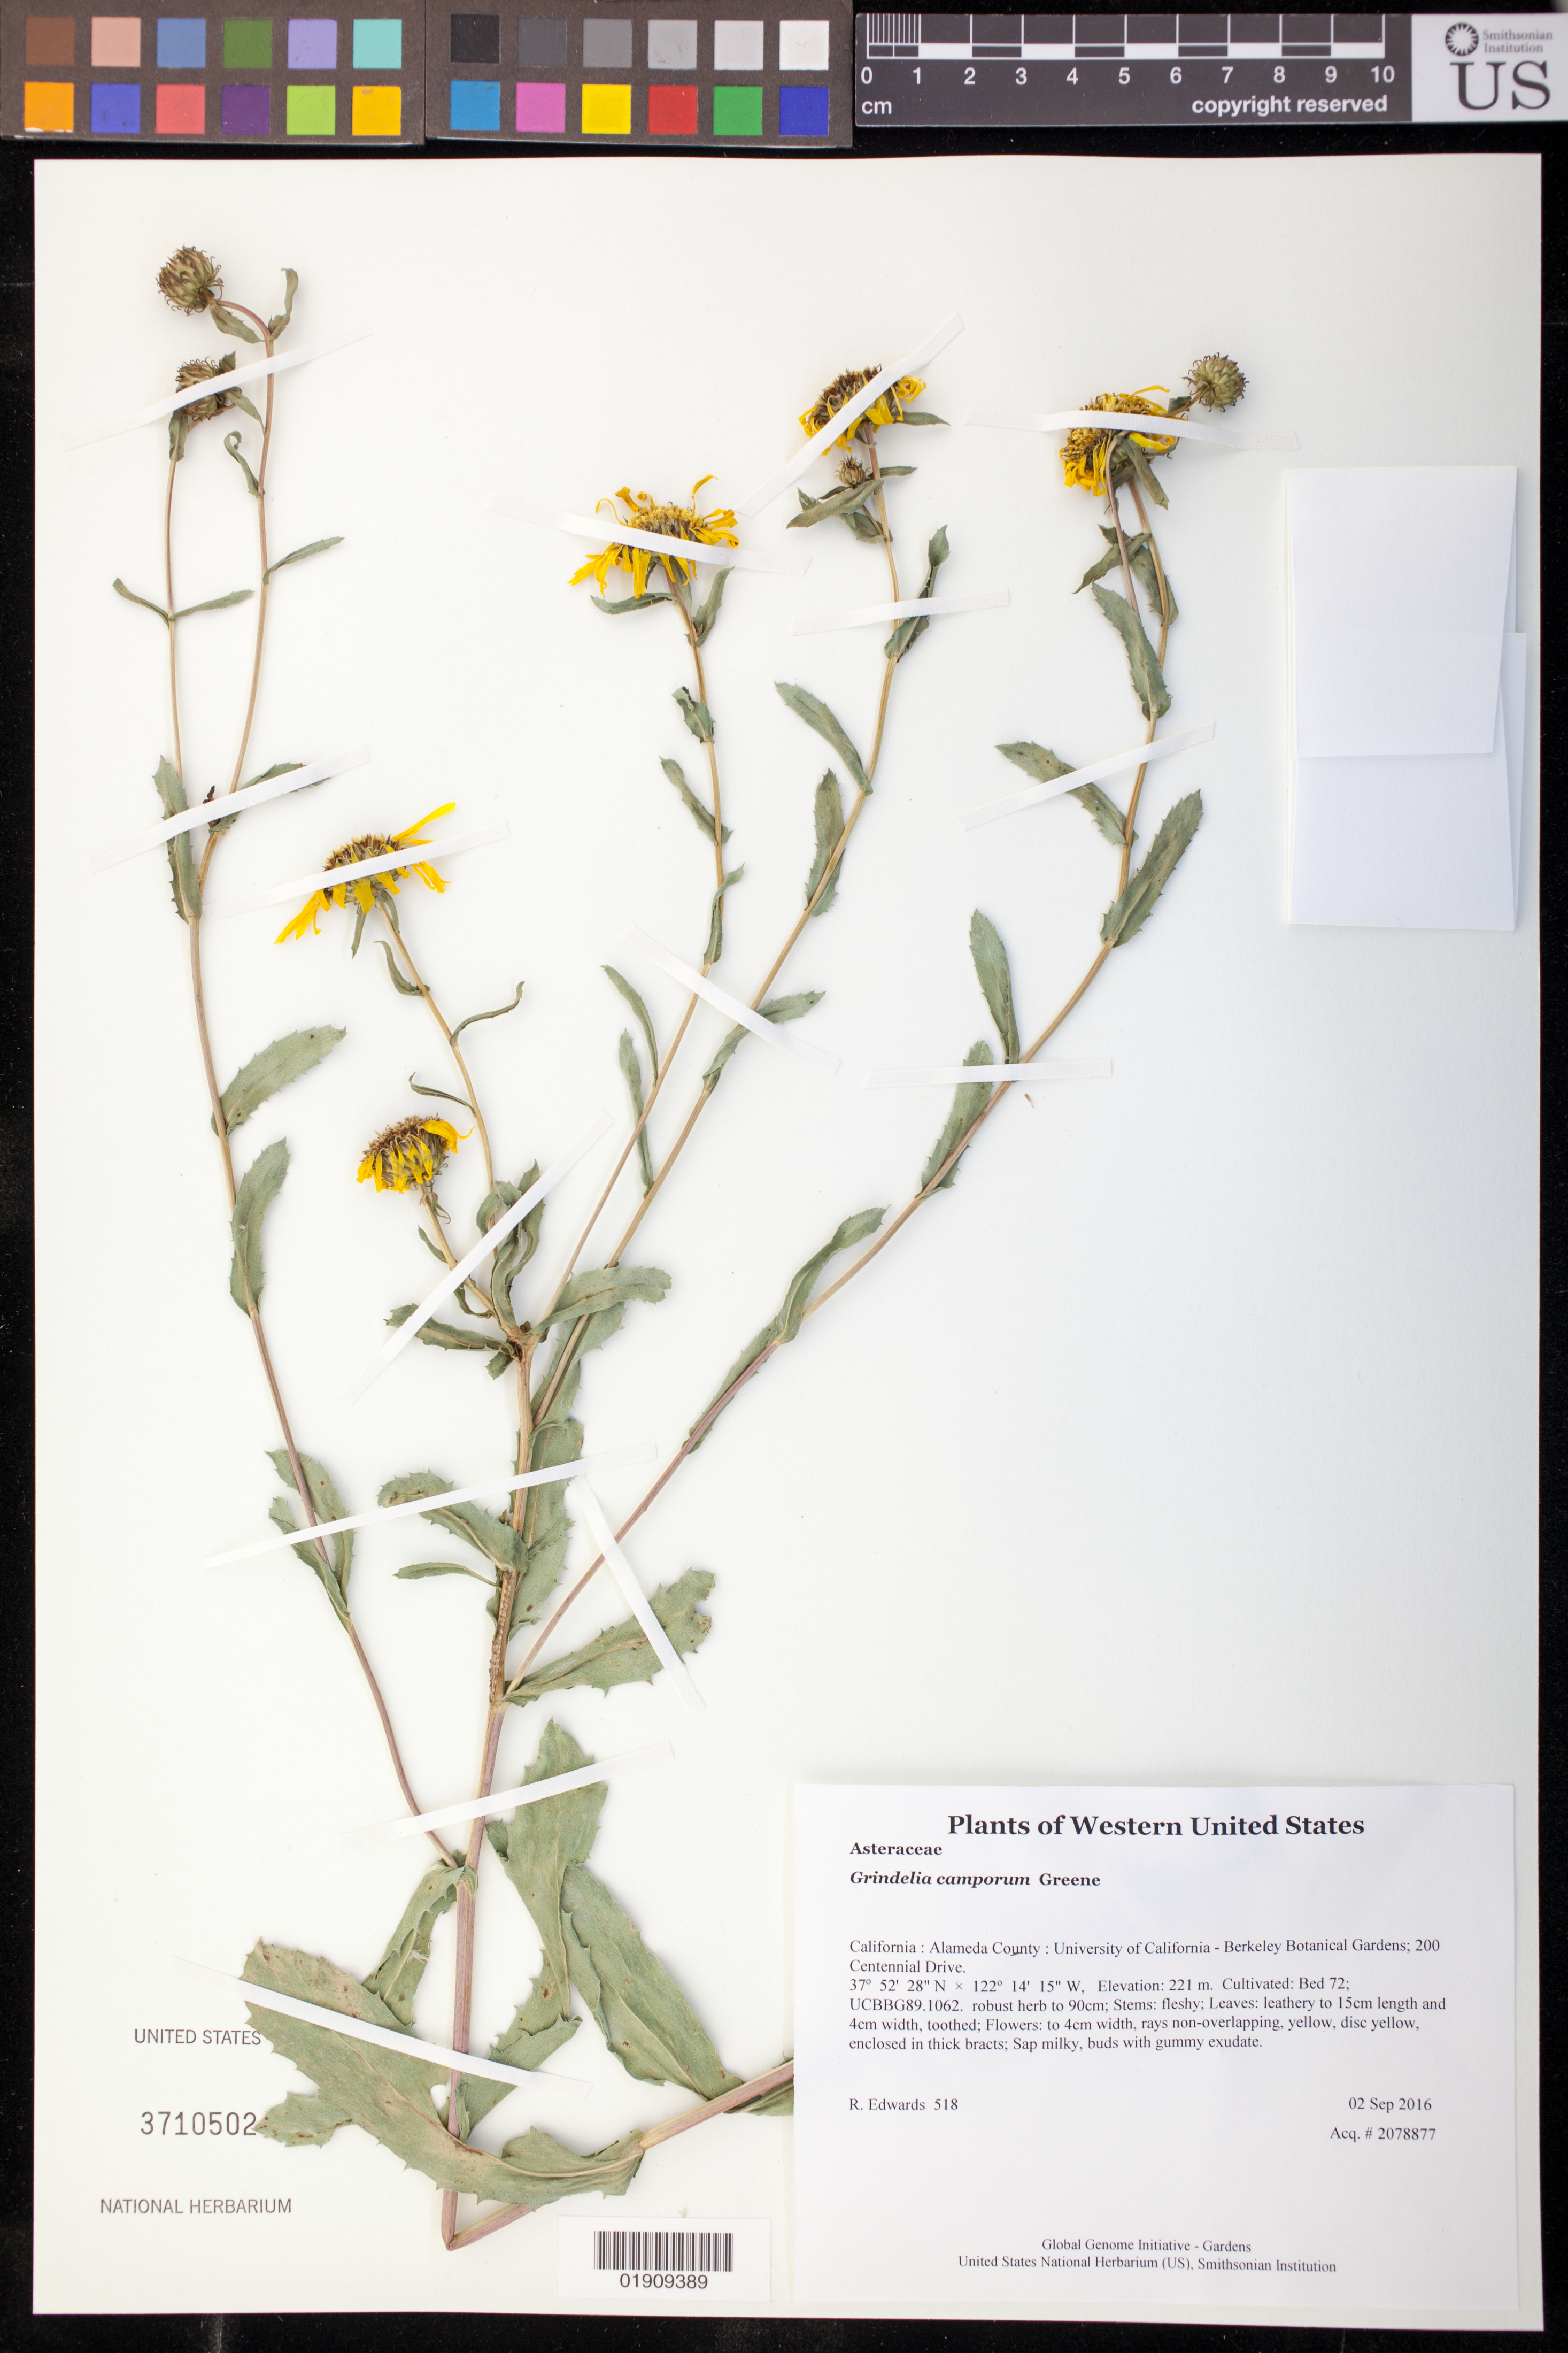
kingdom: Plantae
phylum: Tracheophyta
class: Magnoliopsida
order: Asterales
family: Asteraceae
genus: Grindelia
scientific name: Grindelia camporum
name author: Greene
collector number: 518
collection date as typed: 2 September 2016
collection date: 2016-09-02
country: United States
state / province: California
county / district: Alameda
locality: University of California - Berkeley Botanical Gardens; 200 Centennial Drive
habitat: Cultivated: Bed 72; UCBBG89.1062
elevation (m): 221.2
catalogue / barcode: US 3710502